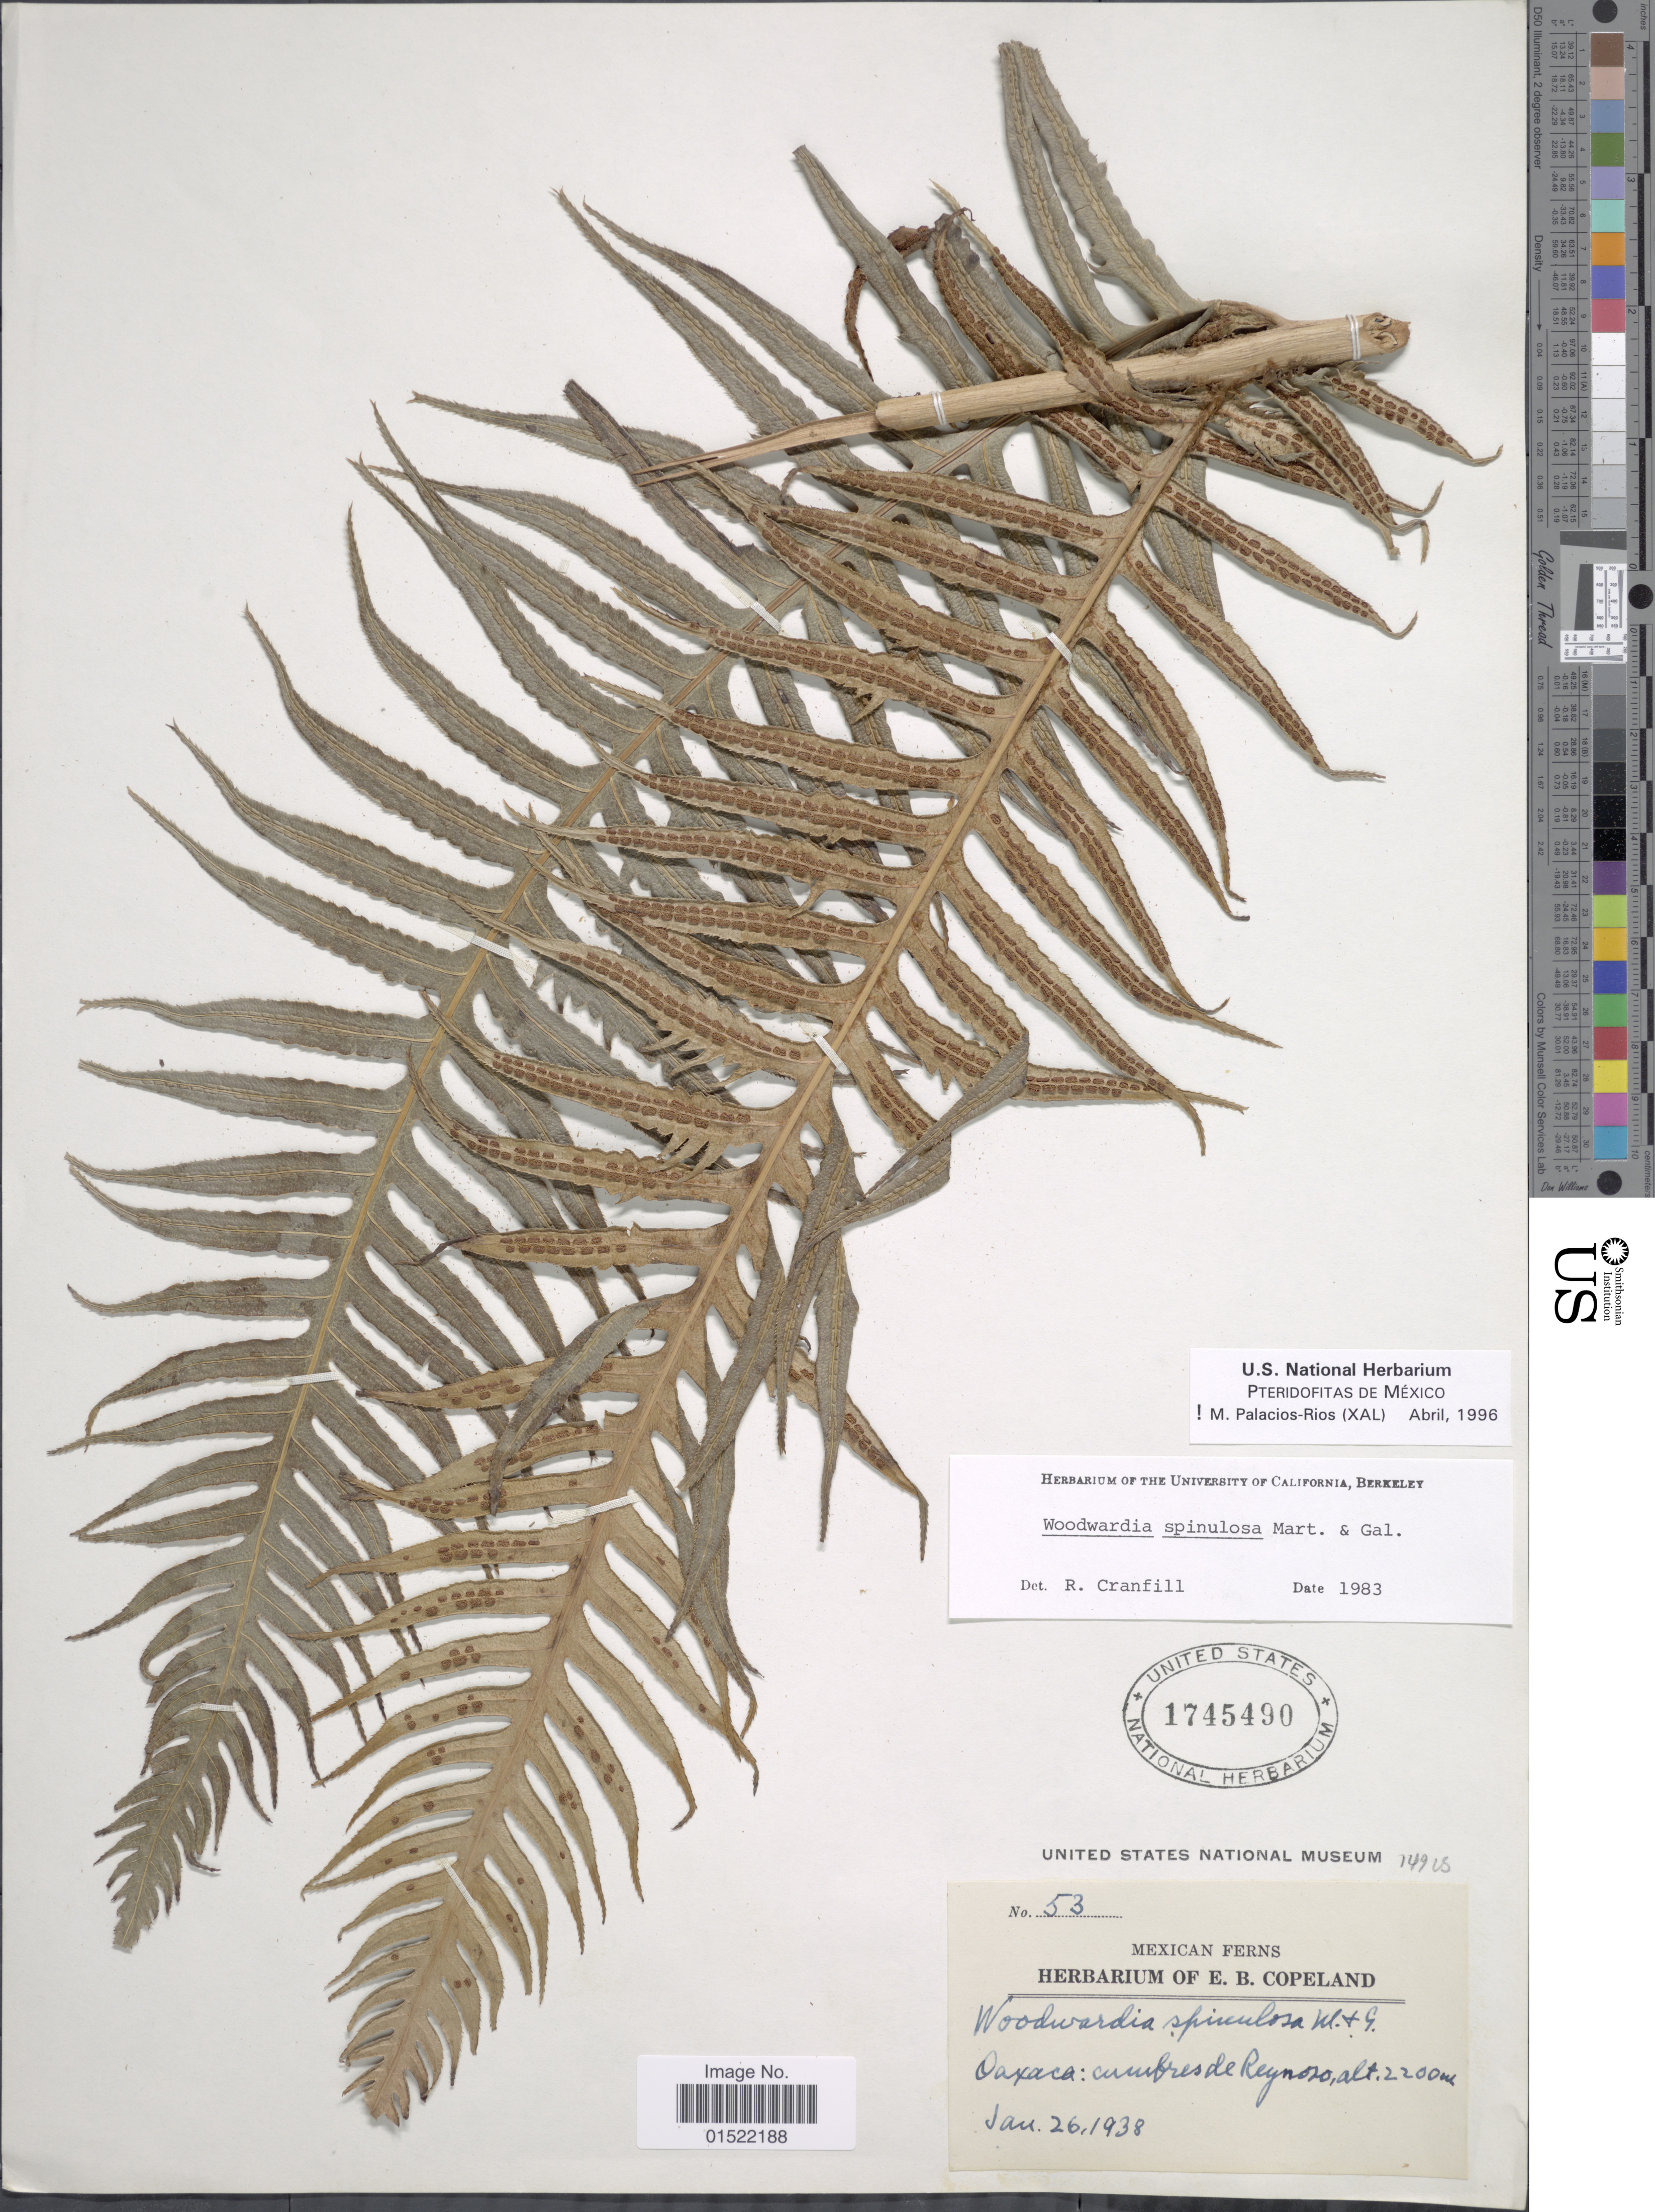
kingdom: Plantae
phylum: Tracheophyta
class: Polypodiopsida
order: Polypodiales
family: Blechnaceae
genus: Woodwardia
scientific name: Woodwardia spinulosa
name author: M. Martens & Galeotti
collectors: ex herb. E. B. Copeland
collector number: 53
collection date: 1938-01-26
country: Mexico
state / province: Oaxaca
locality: Oaxaca: cumbres de Reynozo [interpreted]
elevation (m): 2200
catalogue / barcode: US 1745490